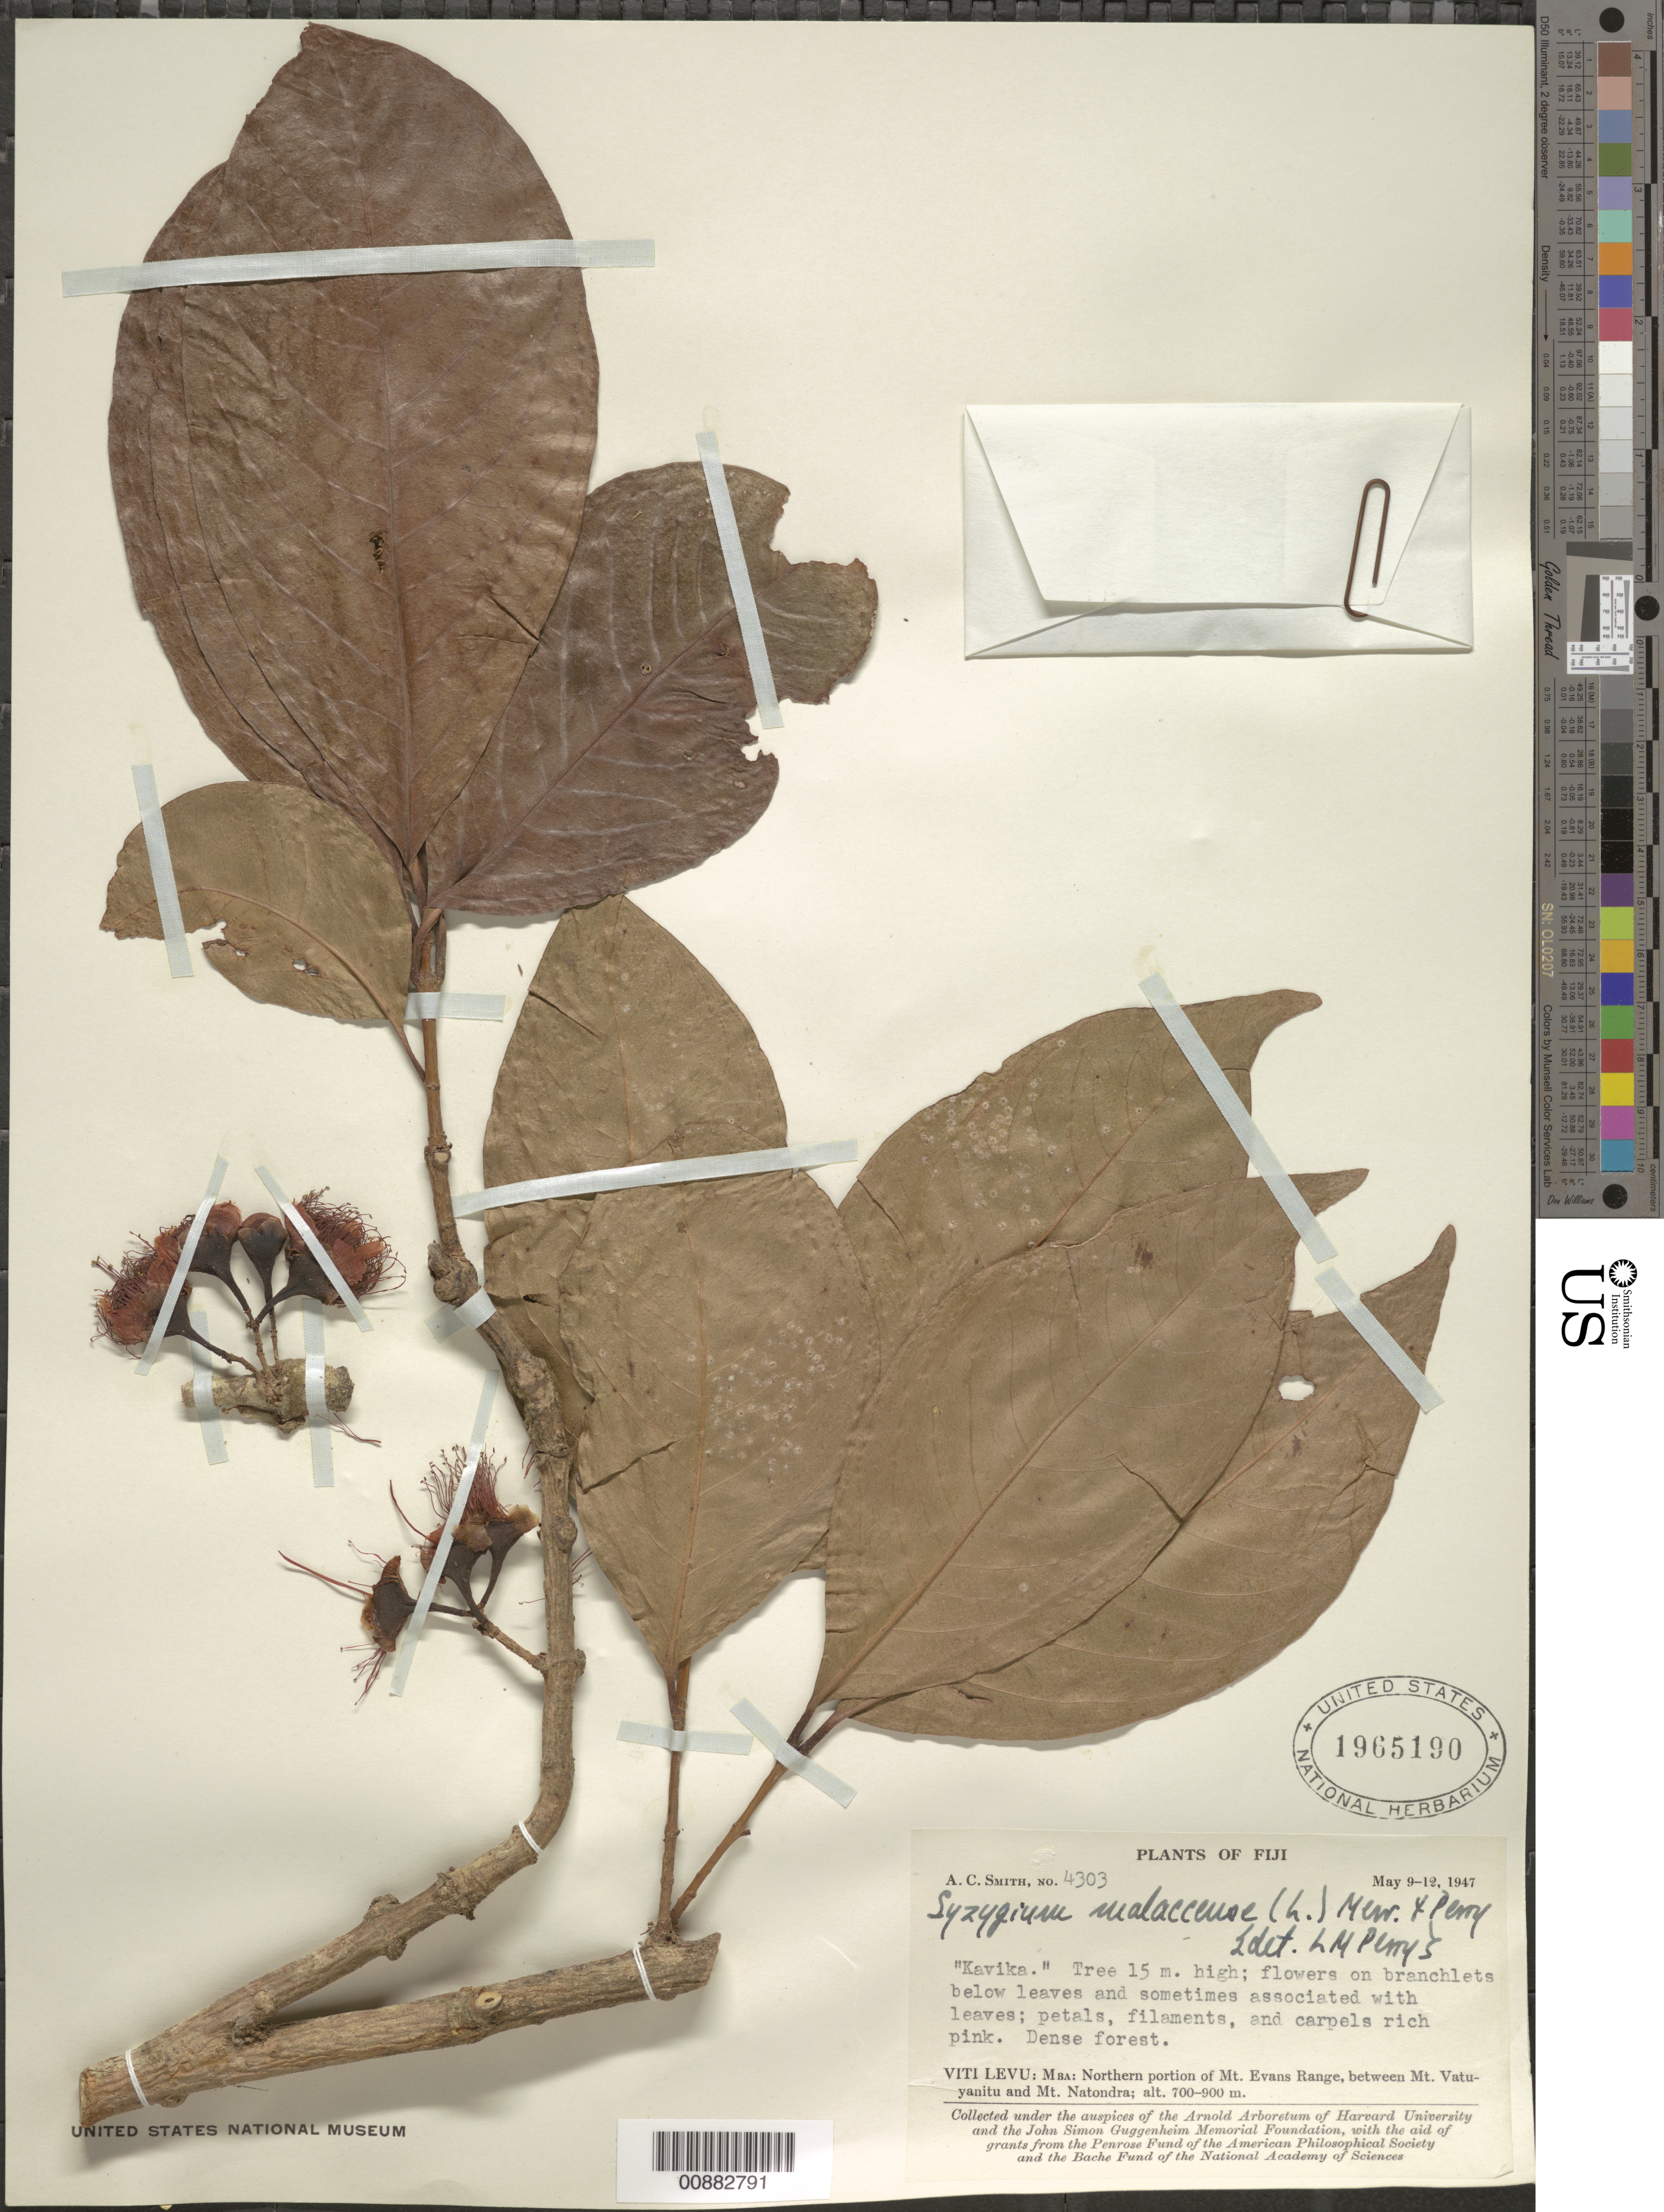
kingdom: Plantae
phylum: Tracheophyta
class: Magnoliopsida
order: Myrtales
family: Myrtaceae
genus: Syzygium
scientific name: Syzygium malaccense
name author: (L.) Merr. & L.M. Perry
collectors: C. A. Smith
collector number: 4303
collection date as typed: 09 May 1947 to 12 May 1947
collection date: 1947-05-09/1947-05-12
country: Fiji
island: Viti Levu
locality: MBA: N portion of Mt Evans Range, between Mt Vatuyanitu and Mt Natondra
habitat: Dense forest.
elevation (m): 700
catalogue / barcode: US 1965190